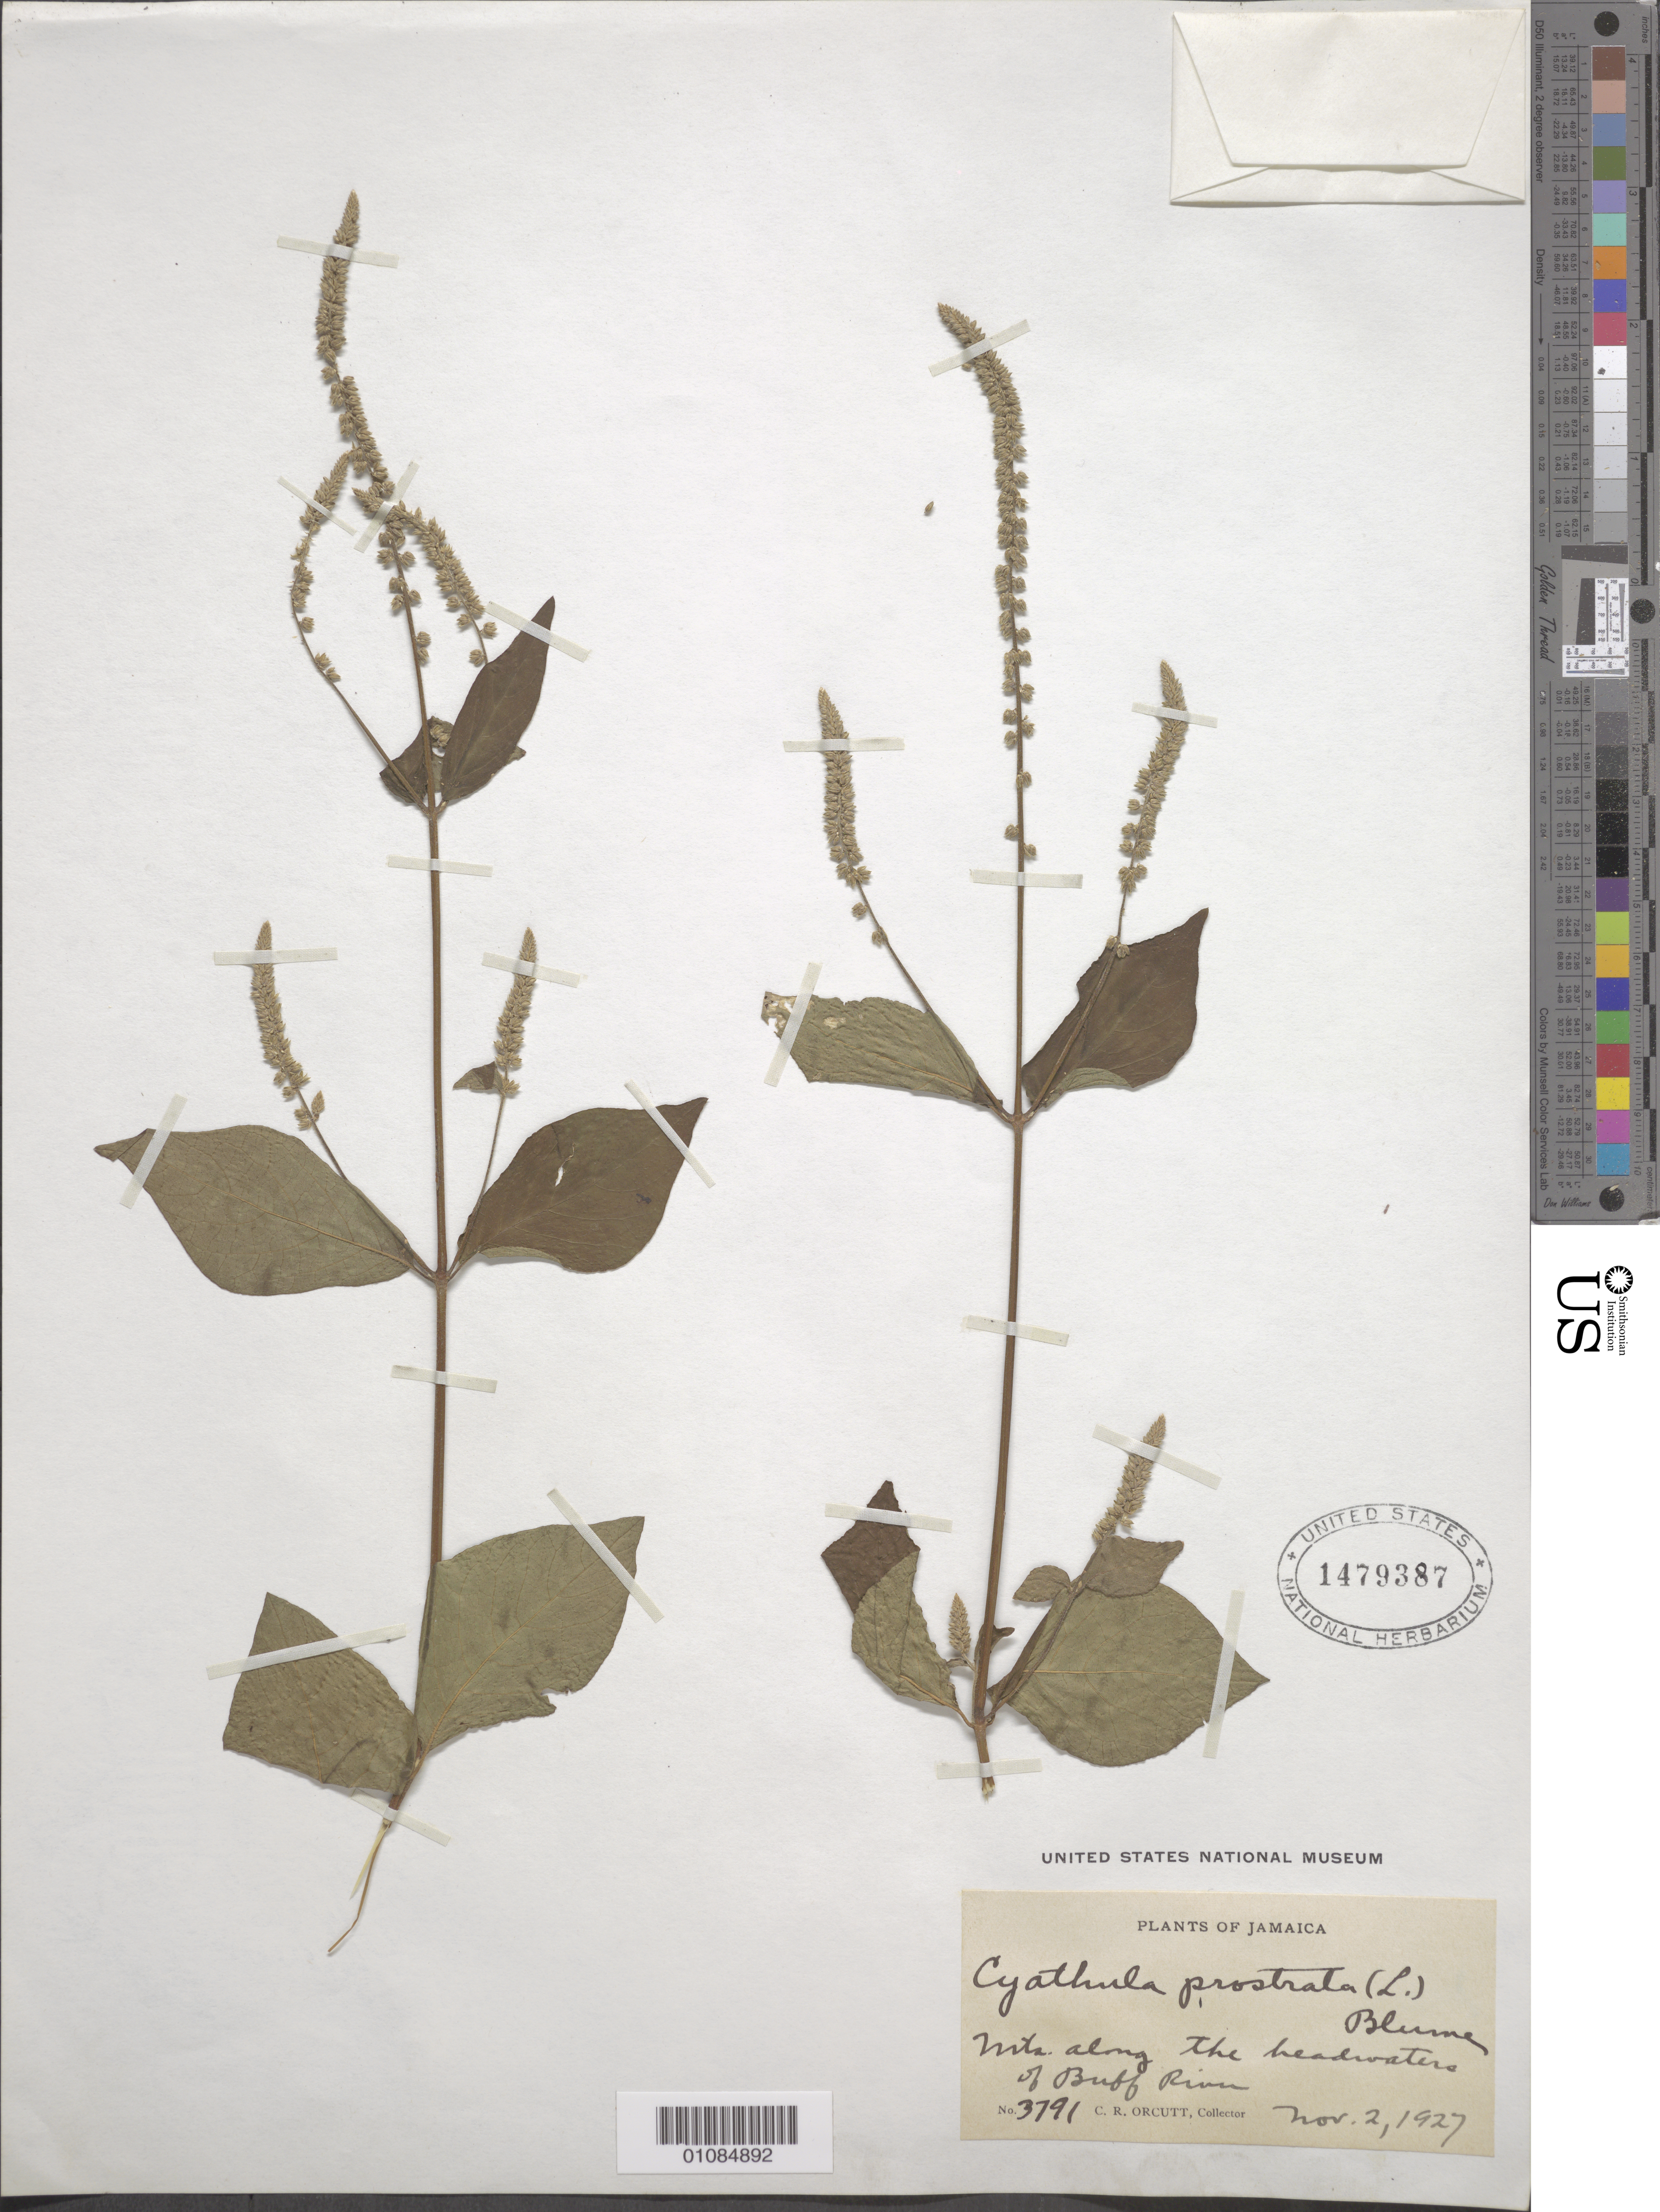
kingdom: Plantae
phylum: Tracheophyta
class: Magnoliopsida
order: Caryophyllales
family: Amaranthaceae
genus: Cyathula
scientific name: Cyathula prostrata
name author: (L.) Blume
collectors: C. R. Orcutt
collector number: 3791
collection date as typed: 02 Nov 1927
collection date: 1927-11-02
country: Jamaica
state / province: Portland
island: Jamaica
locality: Mts. along the headwaters of Buff River.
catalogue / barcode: US 1479397